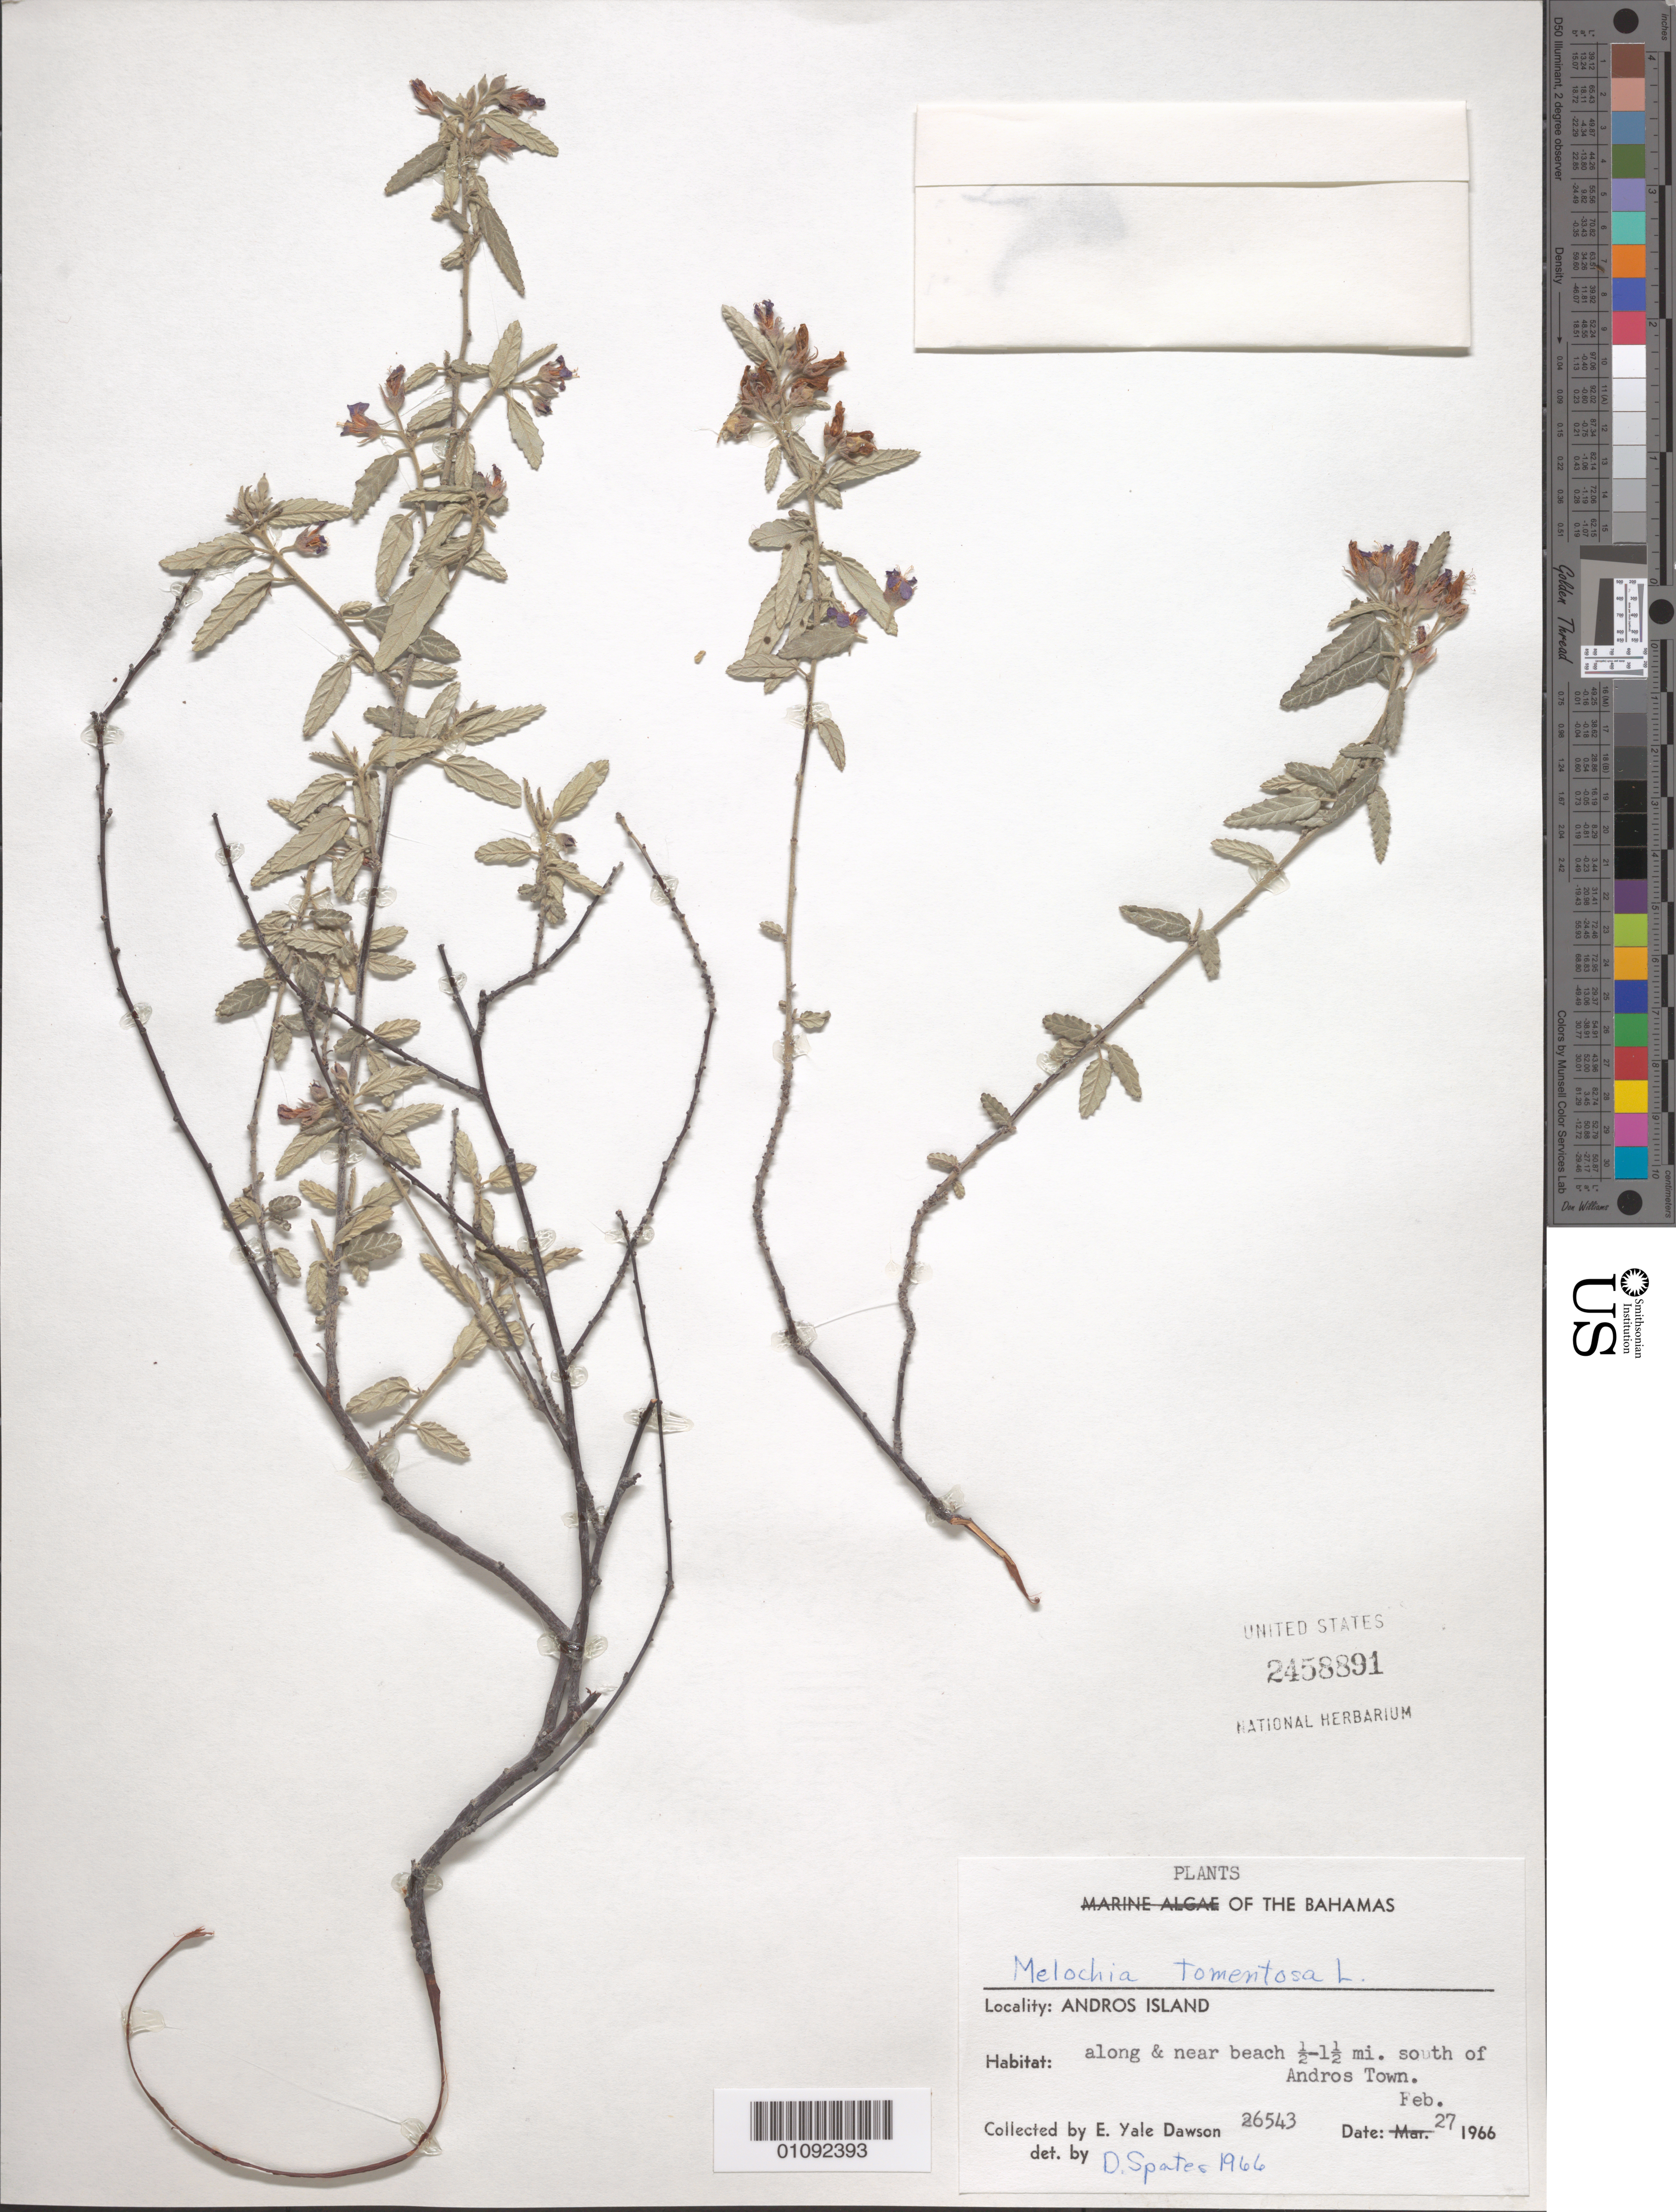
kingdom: Plantae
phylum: Tracheophyta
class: Magnoliopsida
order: Malvales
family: Malvaceae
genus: Melochia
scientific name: Melochia tomentosa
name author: L.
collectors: E. Y. Dawson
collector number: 26543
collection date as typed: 27 Feb 1966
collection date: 1966-02-27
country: Bahamas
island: Andros I.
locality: Along and near beach 0.5-1.5 mi. S of Andros Town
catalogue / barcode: US 2458891